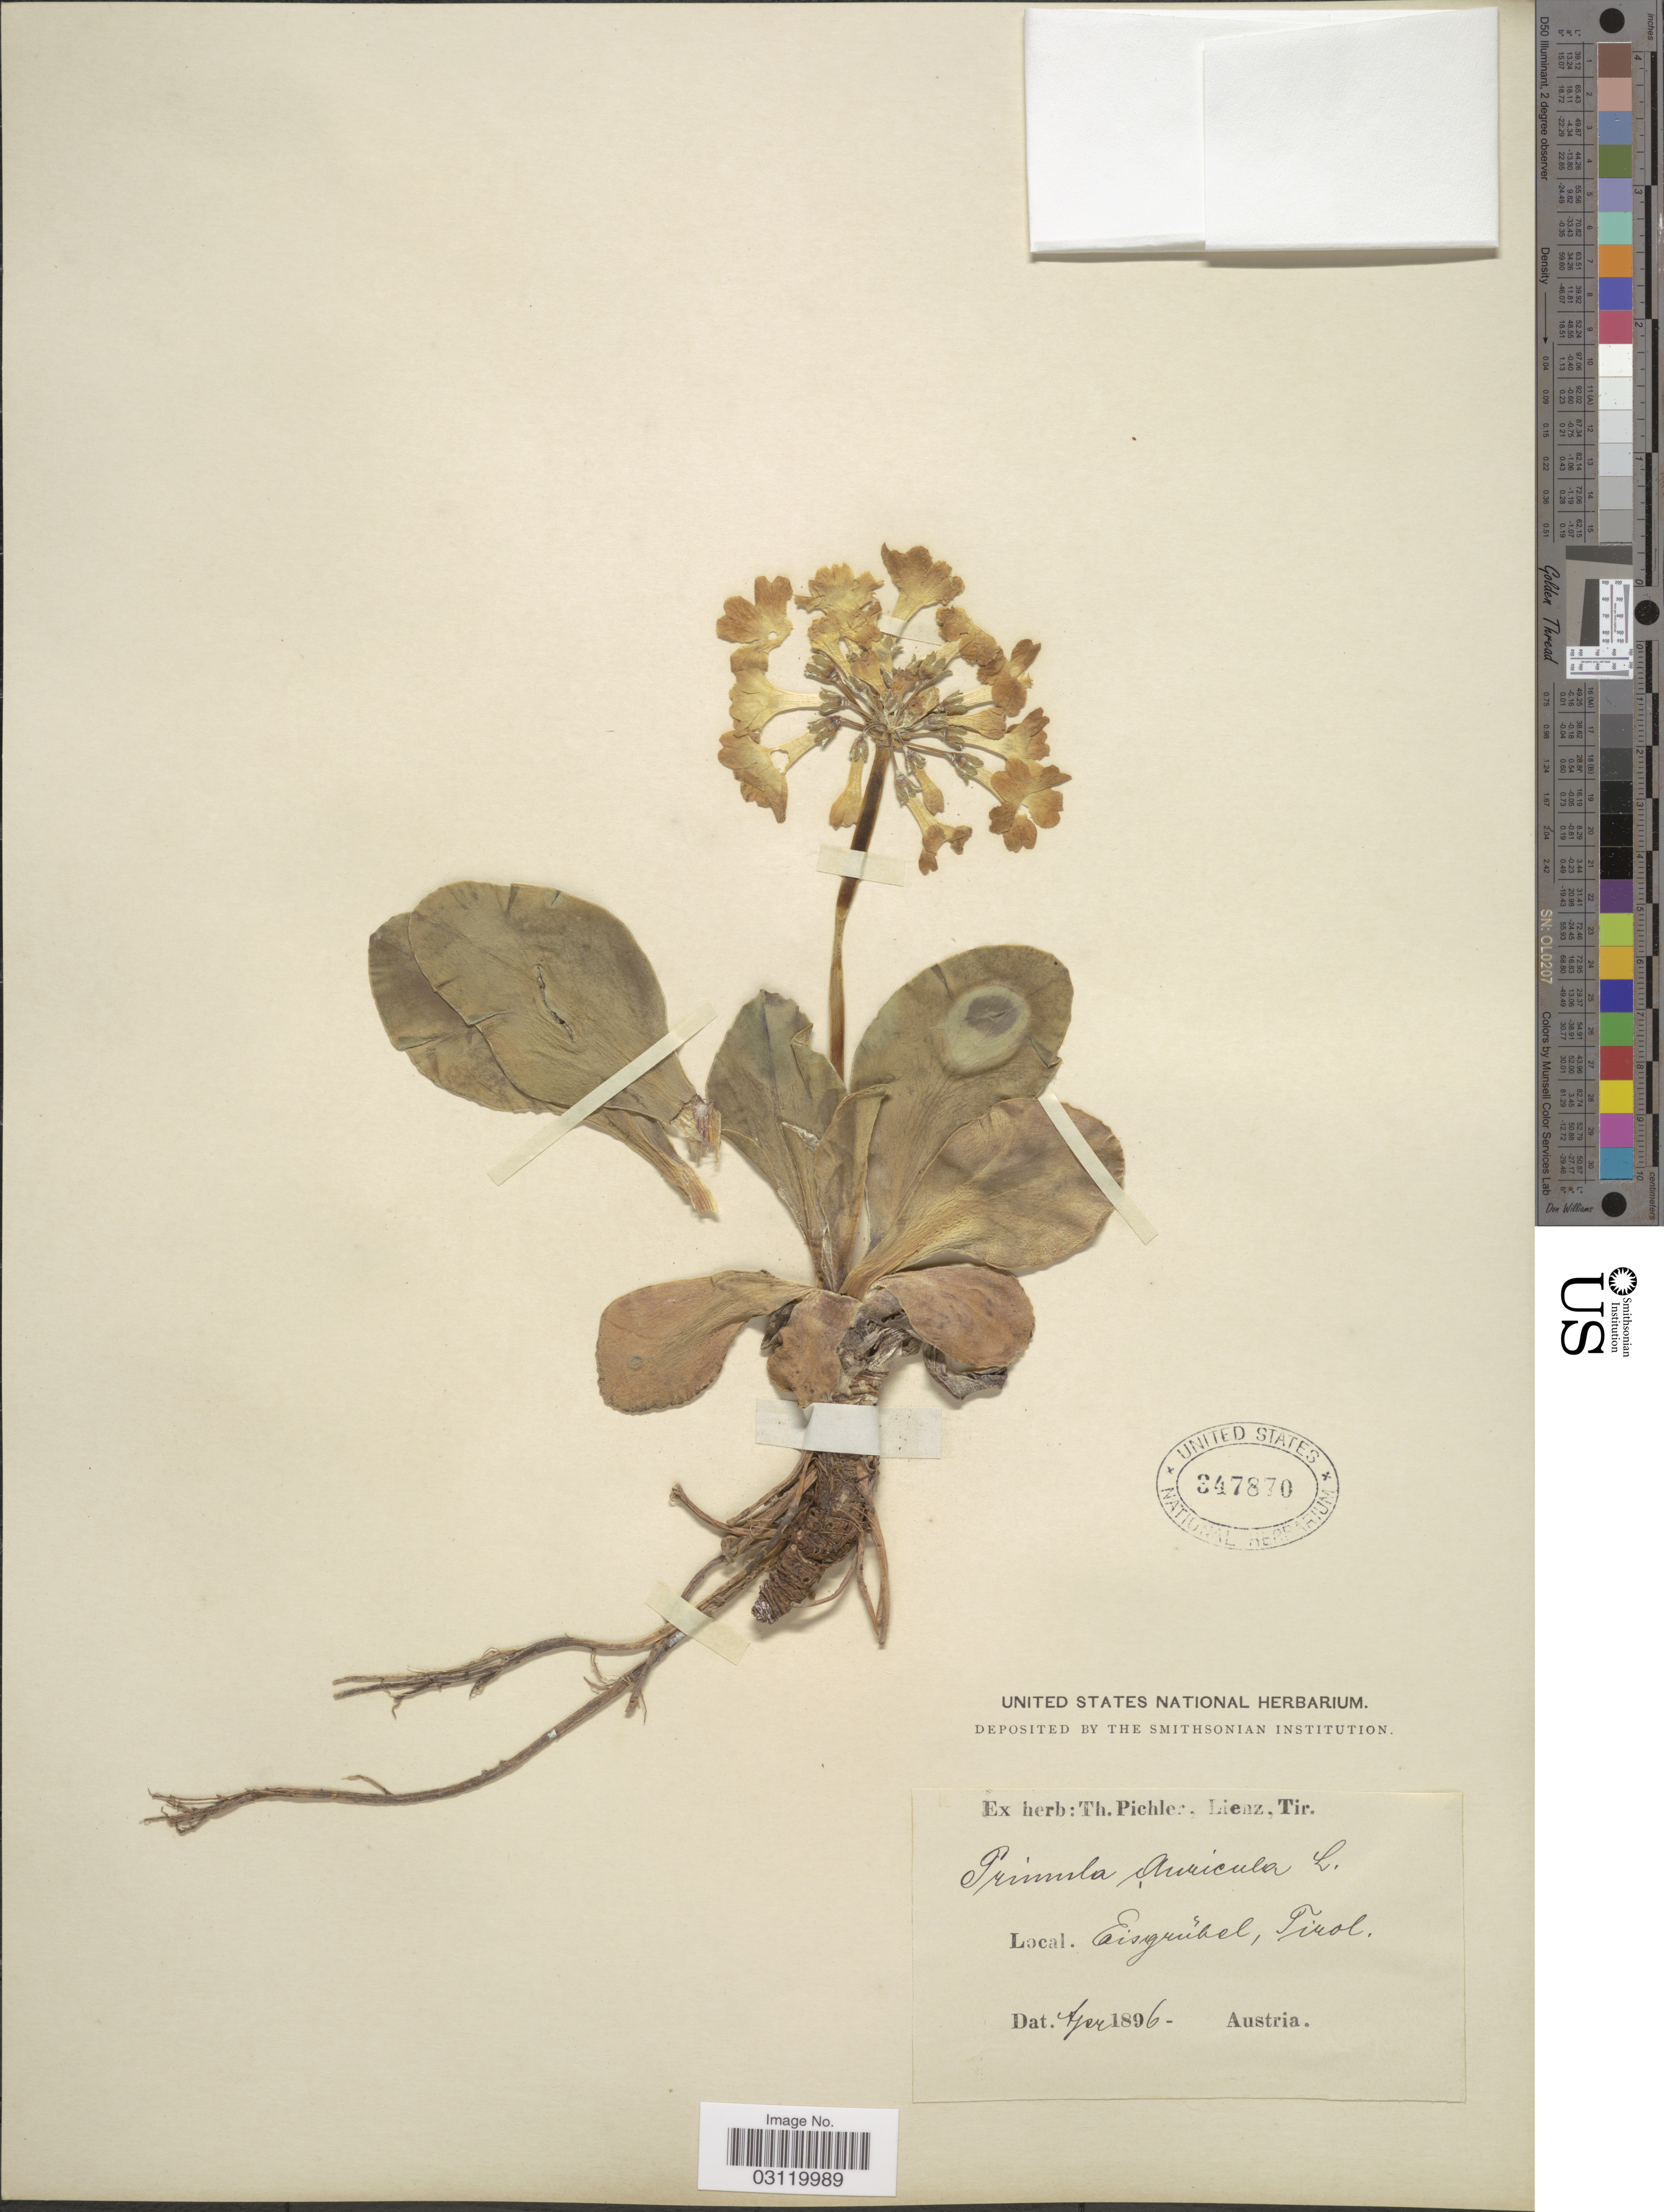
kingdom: Plantae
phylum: Tracheophyta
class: Magnoliopsida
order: Ericales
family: Primulaceae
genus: Primula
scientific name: Primula auricula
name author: L.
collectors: T. Pichler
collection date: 1896-04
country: Austria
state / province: Tirol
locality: Eisgrubel.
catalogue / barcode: US 347870